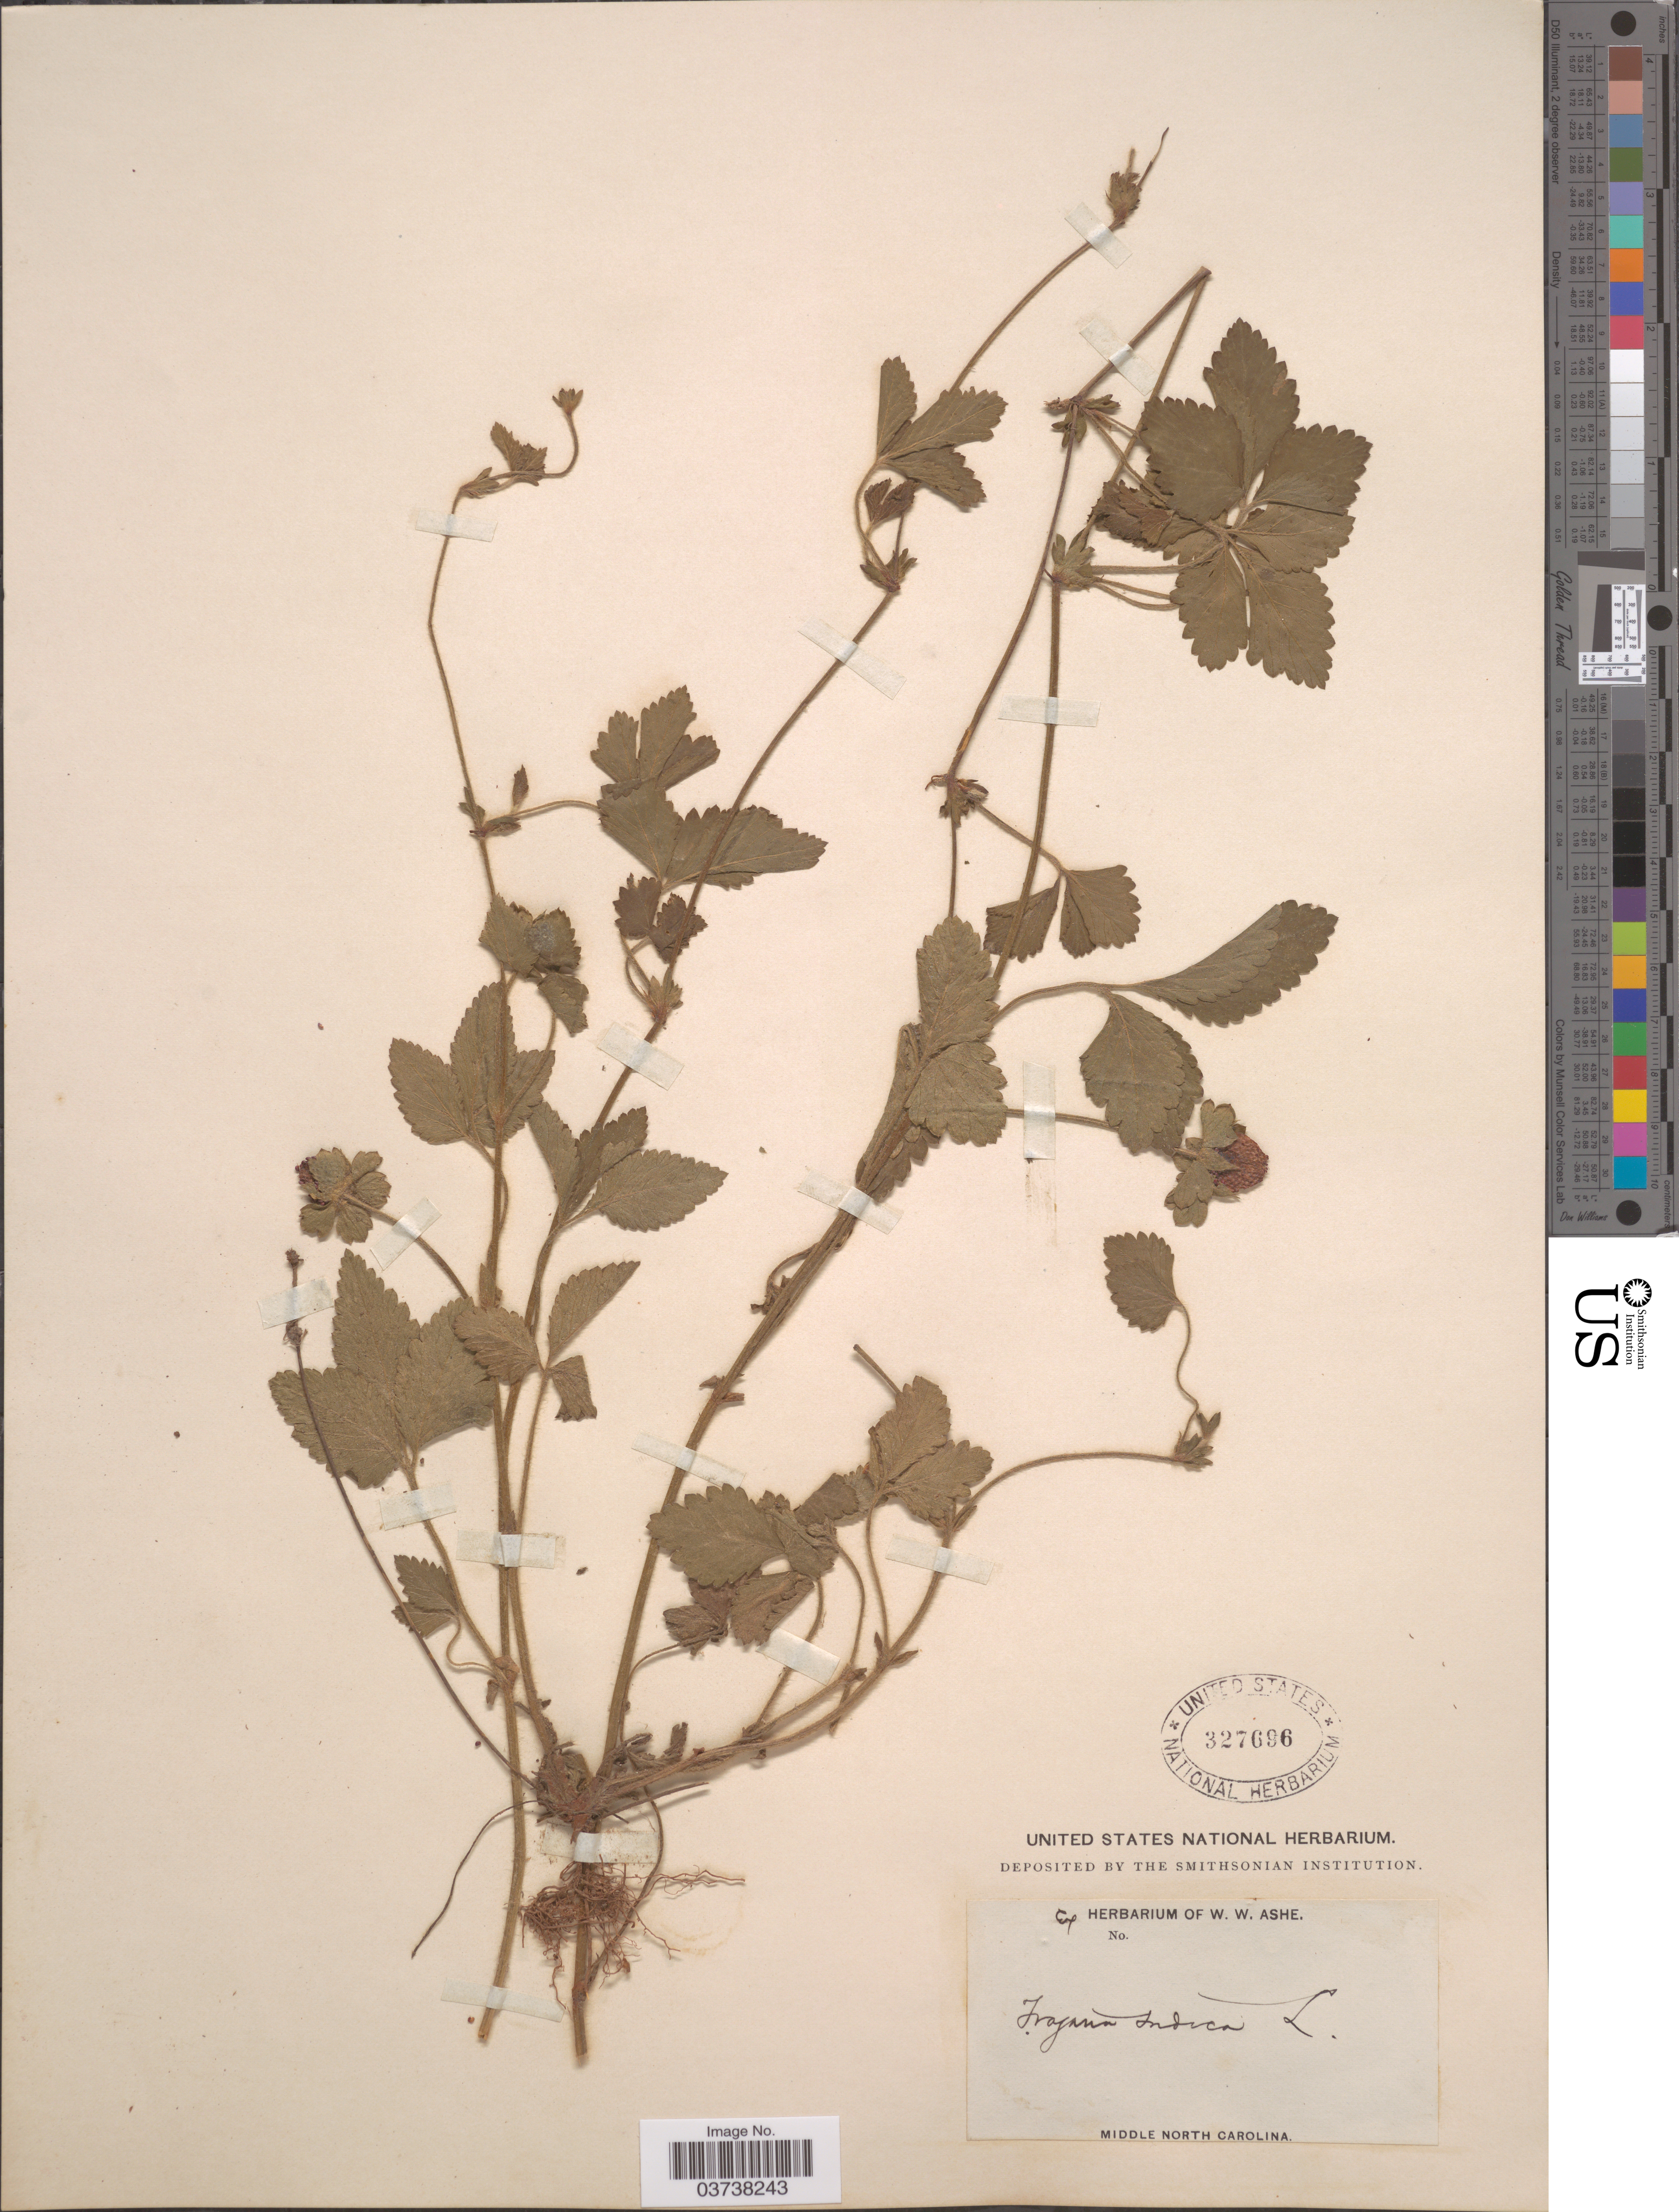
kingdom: Plantae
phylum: Tracheophyta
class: Magnoliopsida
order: Rosales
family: Rosaceae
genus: Potentilla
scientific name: Potentilla indica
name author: (Andrews) Th. Wolf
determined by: Strong, Mark T., (BOT), Smithsonian Institution - National Museum of Natural History (UNITED STATES)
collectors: ex herb. W.W. Ashe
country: United States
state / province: North Carolina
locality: Middle North Carolina.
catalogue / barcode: US 327696